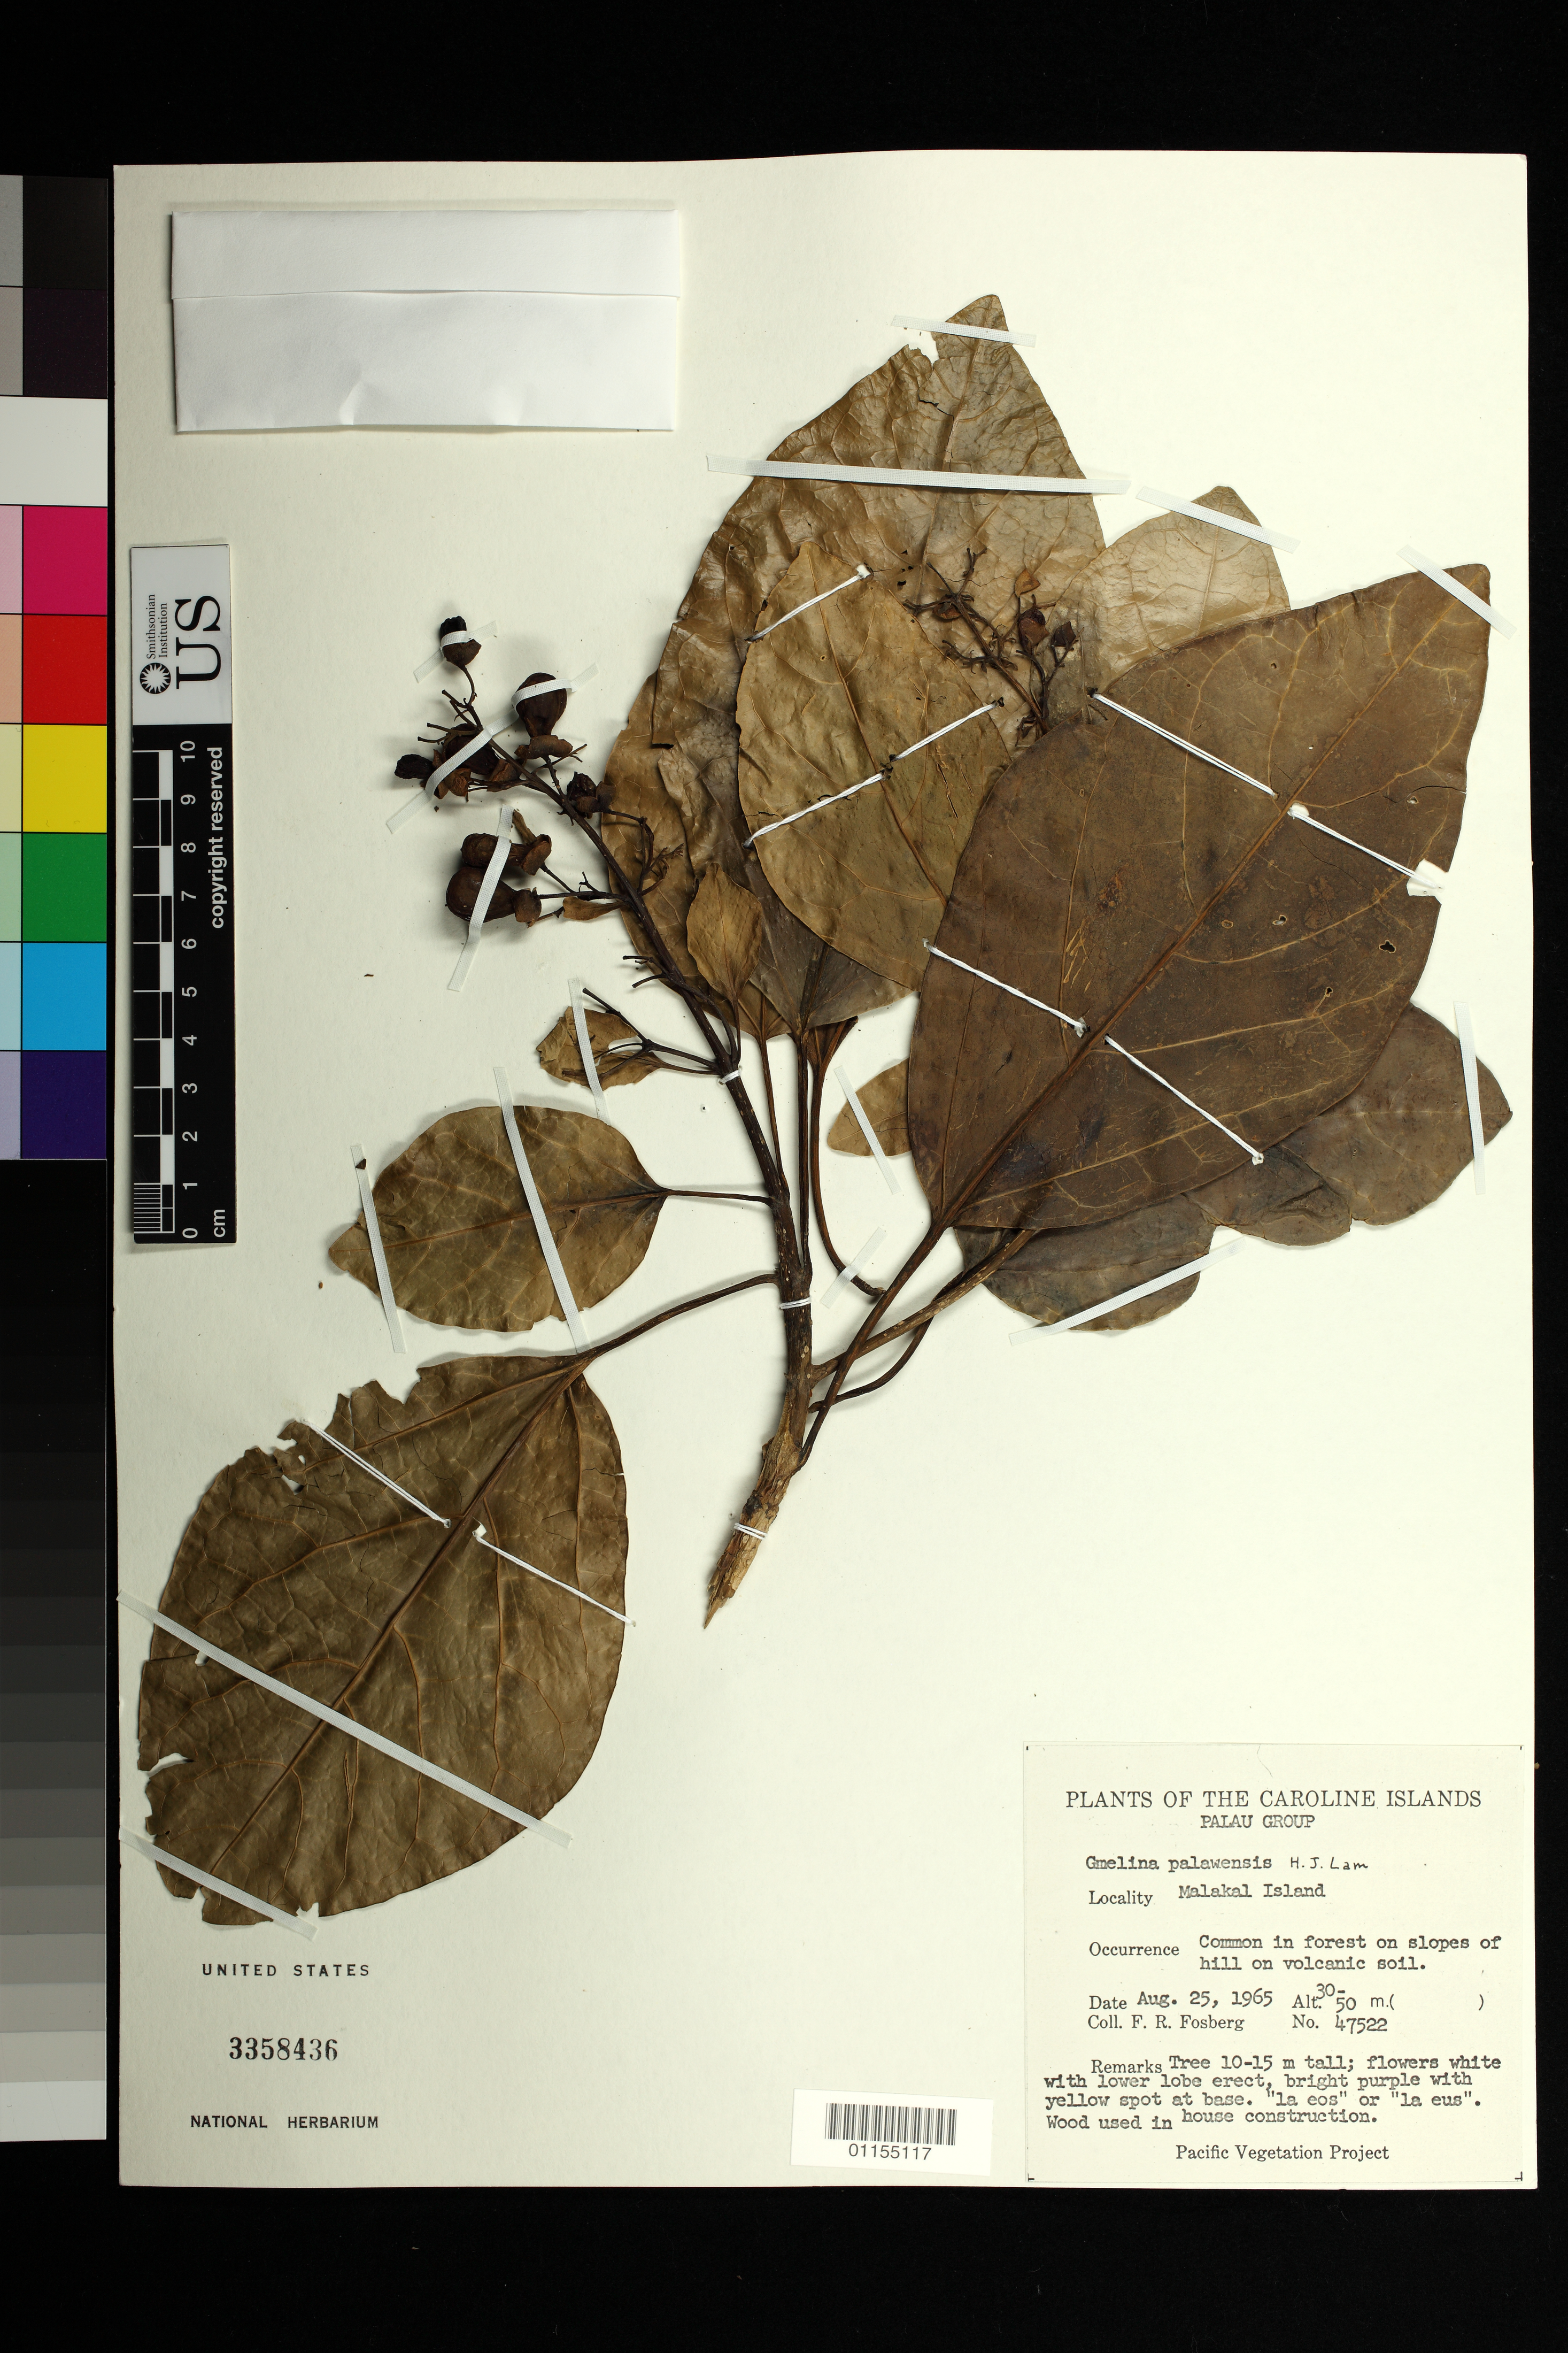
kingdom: Plantae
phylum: Tracheophyta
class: Magnoliopsida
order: Lamiales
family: Lamiaceae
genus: Gmelina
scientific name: Gmelina palawensis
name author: H.J. Lam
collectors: F. R. Fosberg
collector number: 47522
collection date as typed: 25 Aug 1965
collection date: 1965-08-25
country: Palau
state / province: Koror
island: Ngemelachel [Malakal]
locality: Malakal Island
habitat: Forest on slop of hills.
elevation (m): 20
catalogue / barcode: US 3358436